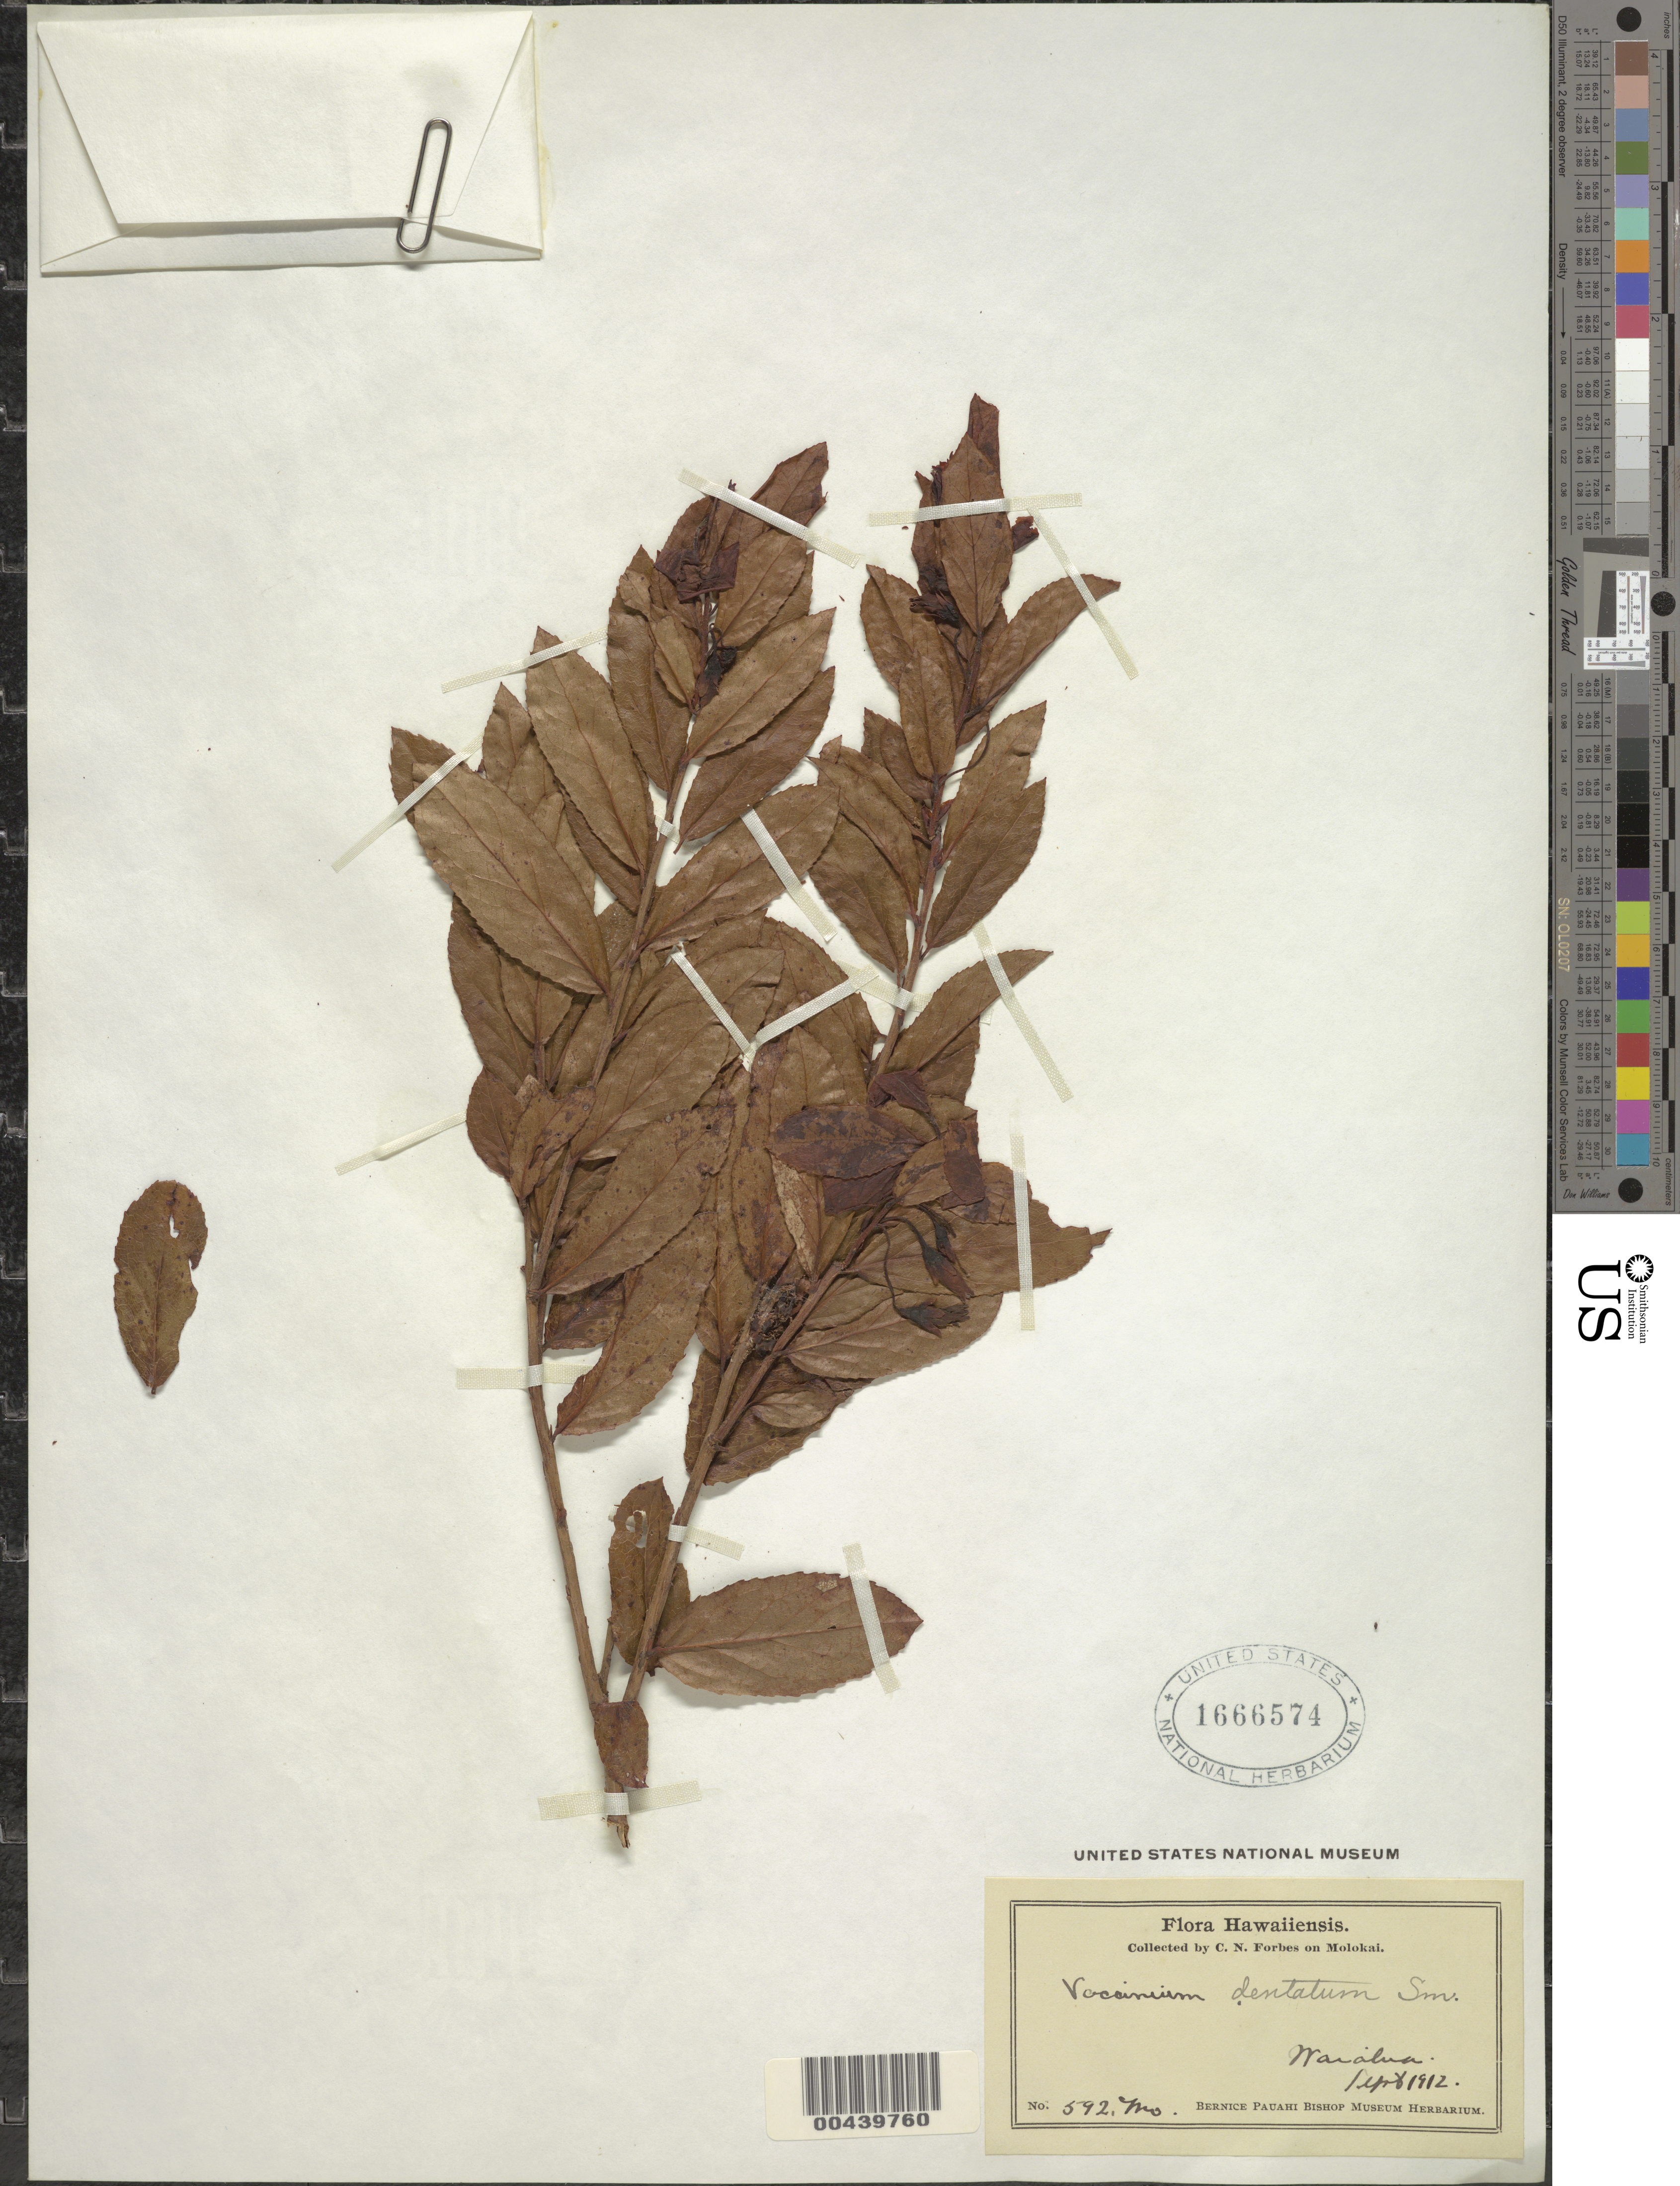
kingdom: Plantae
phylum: Tracheophyta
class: Magnoliopsida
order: Ericales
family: Ericaceae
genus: Vaccinium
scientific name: Vaccinium dentatum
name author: Sm.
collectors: C. N. Forbes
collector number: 592.Mo.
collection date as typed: Sep 1912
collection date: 1912-09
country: United States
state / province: Hawaii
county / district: Maui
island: Moloka'i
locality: Waialua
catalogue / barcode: US 1666574